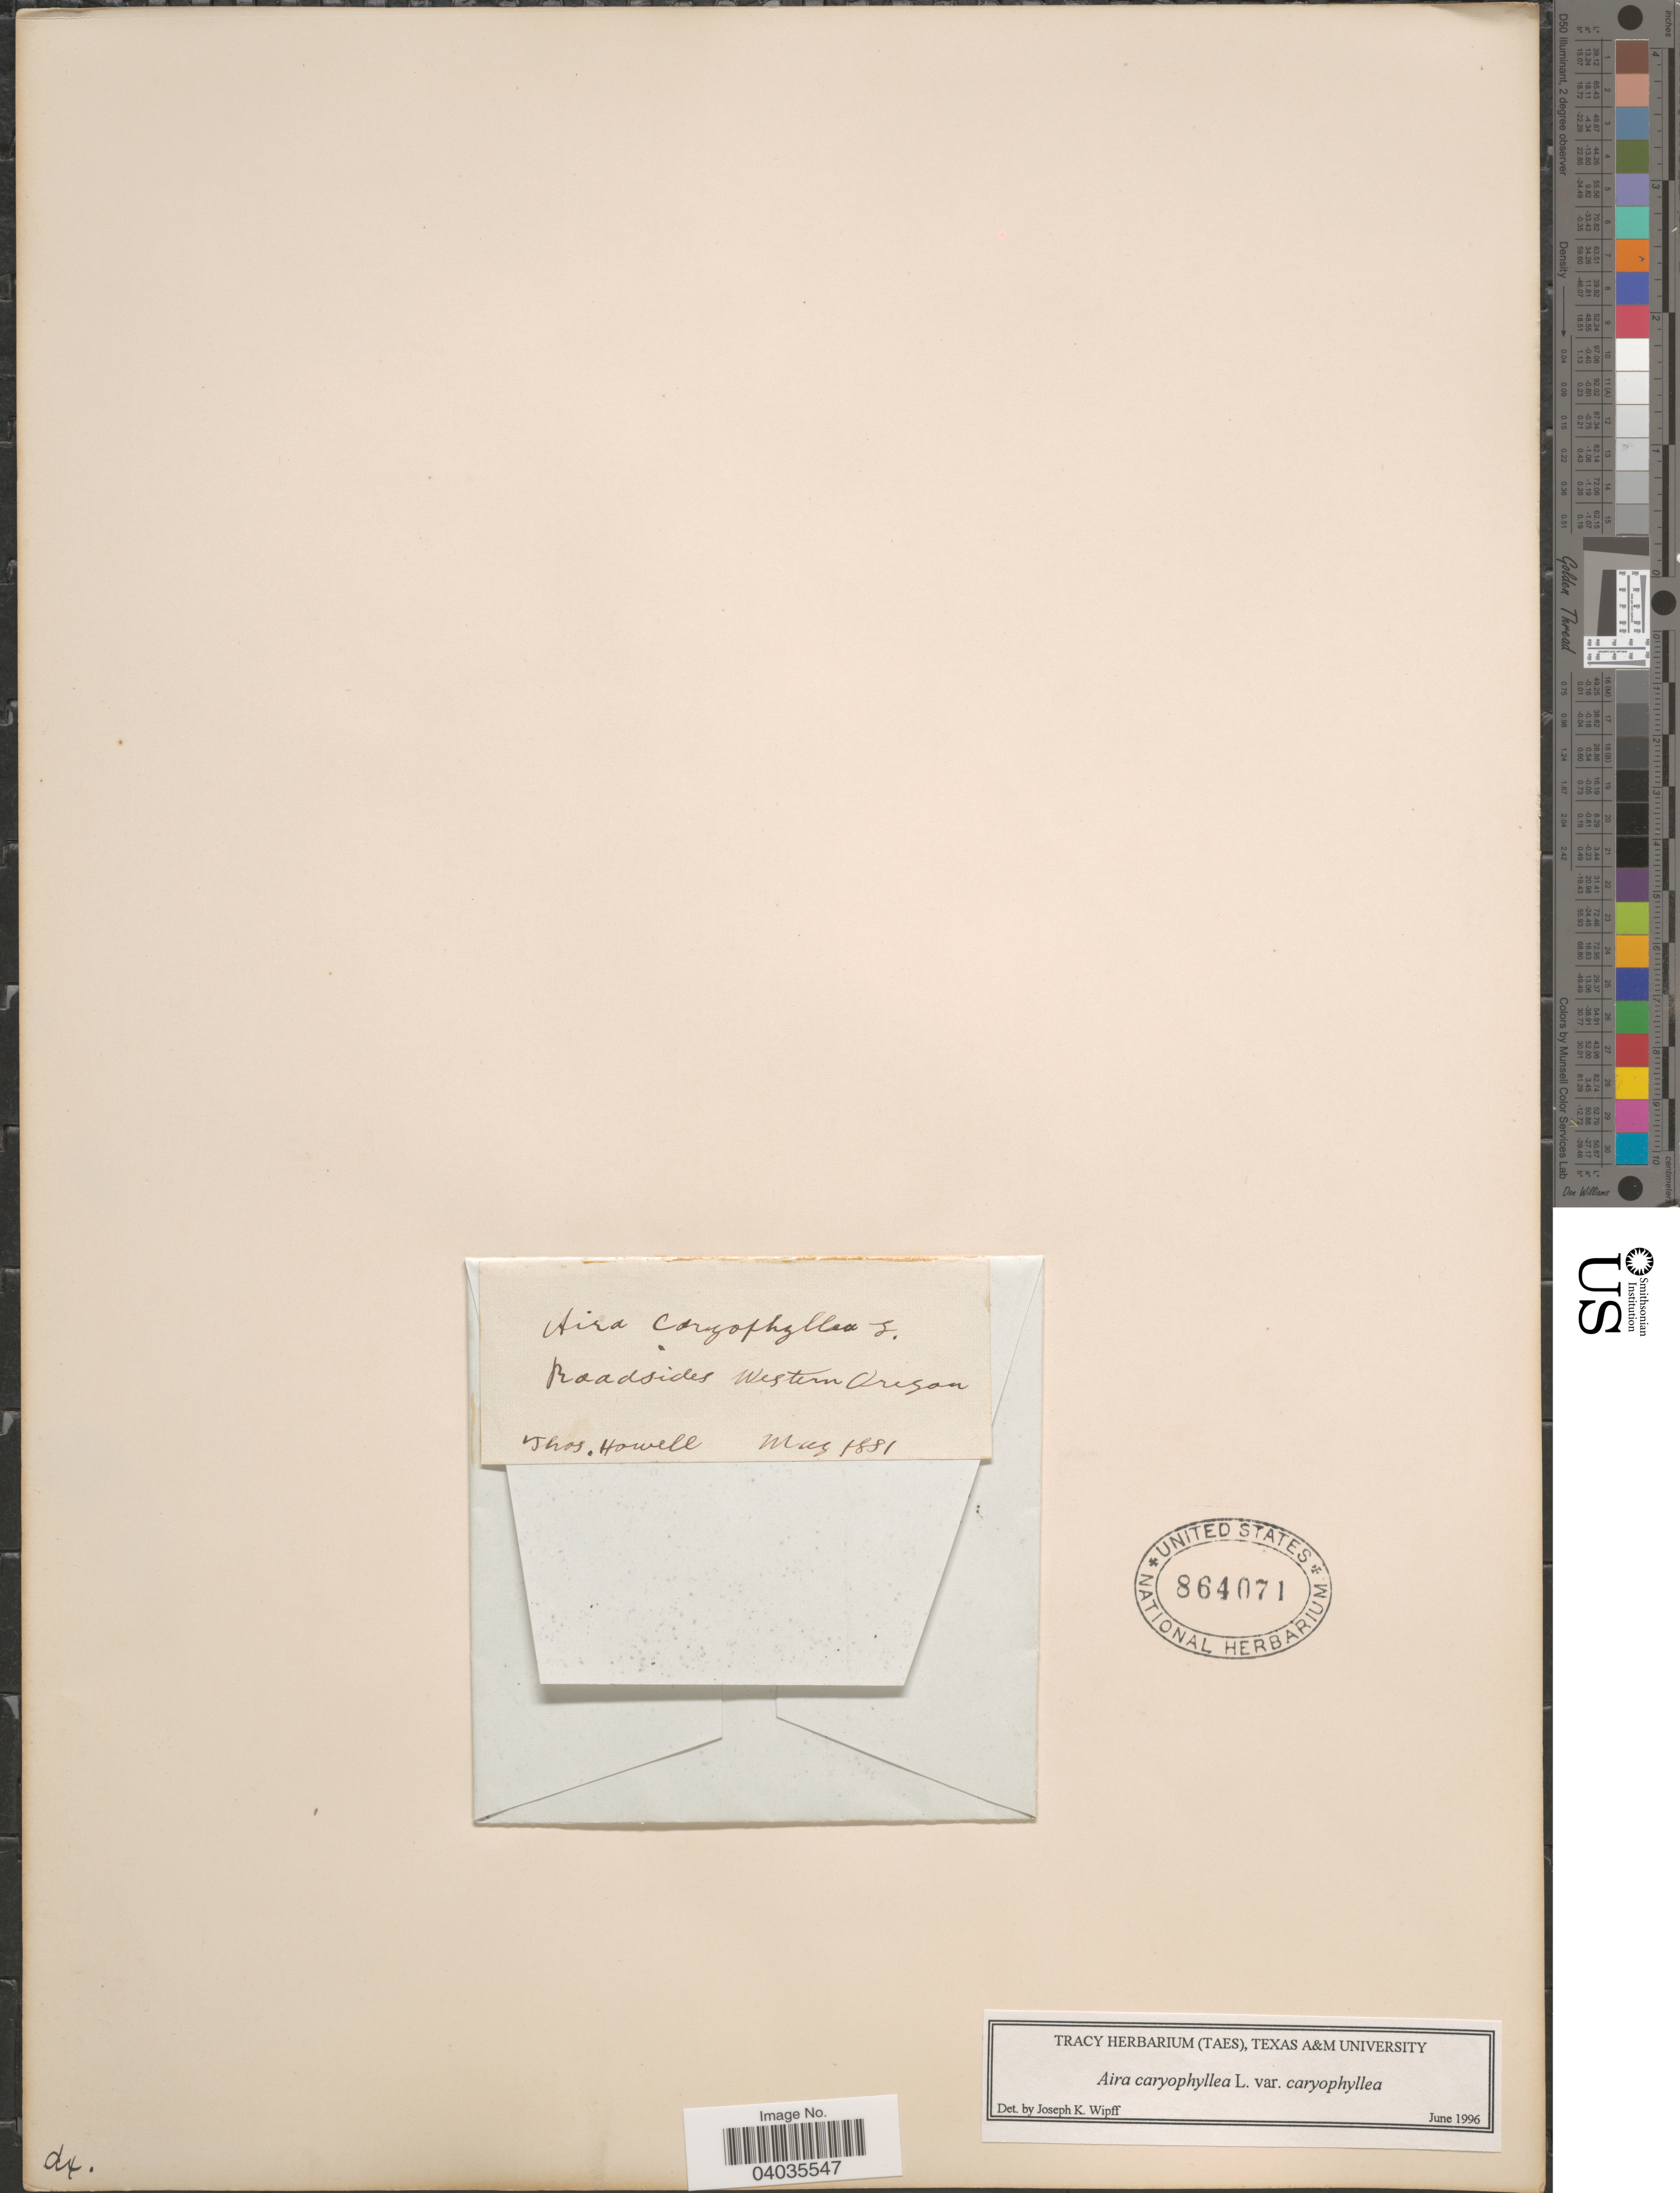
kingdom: Plantae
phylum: Tracheophyta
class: Liliopsida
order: Poales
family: Poaceae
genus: Aira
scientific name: Aira caryophyllea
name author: L.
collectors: T. Howell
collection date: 1881-05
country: United States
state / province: Oregon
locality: Roadsides Western Oregon.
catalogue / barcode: US 864071